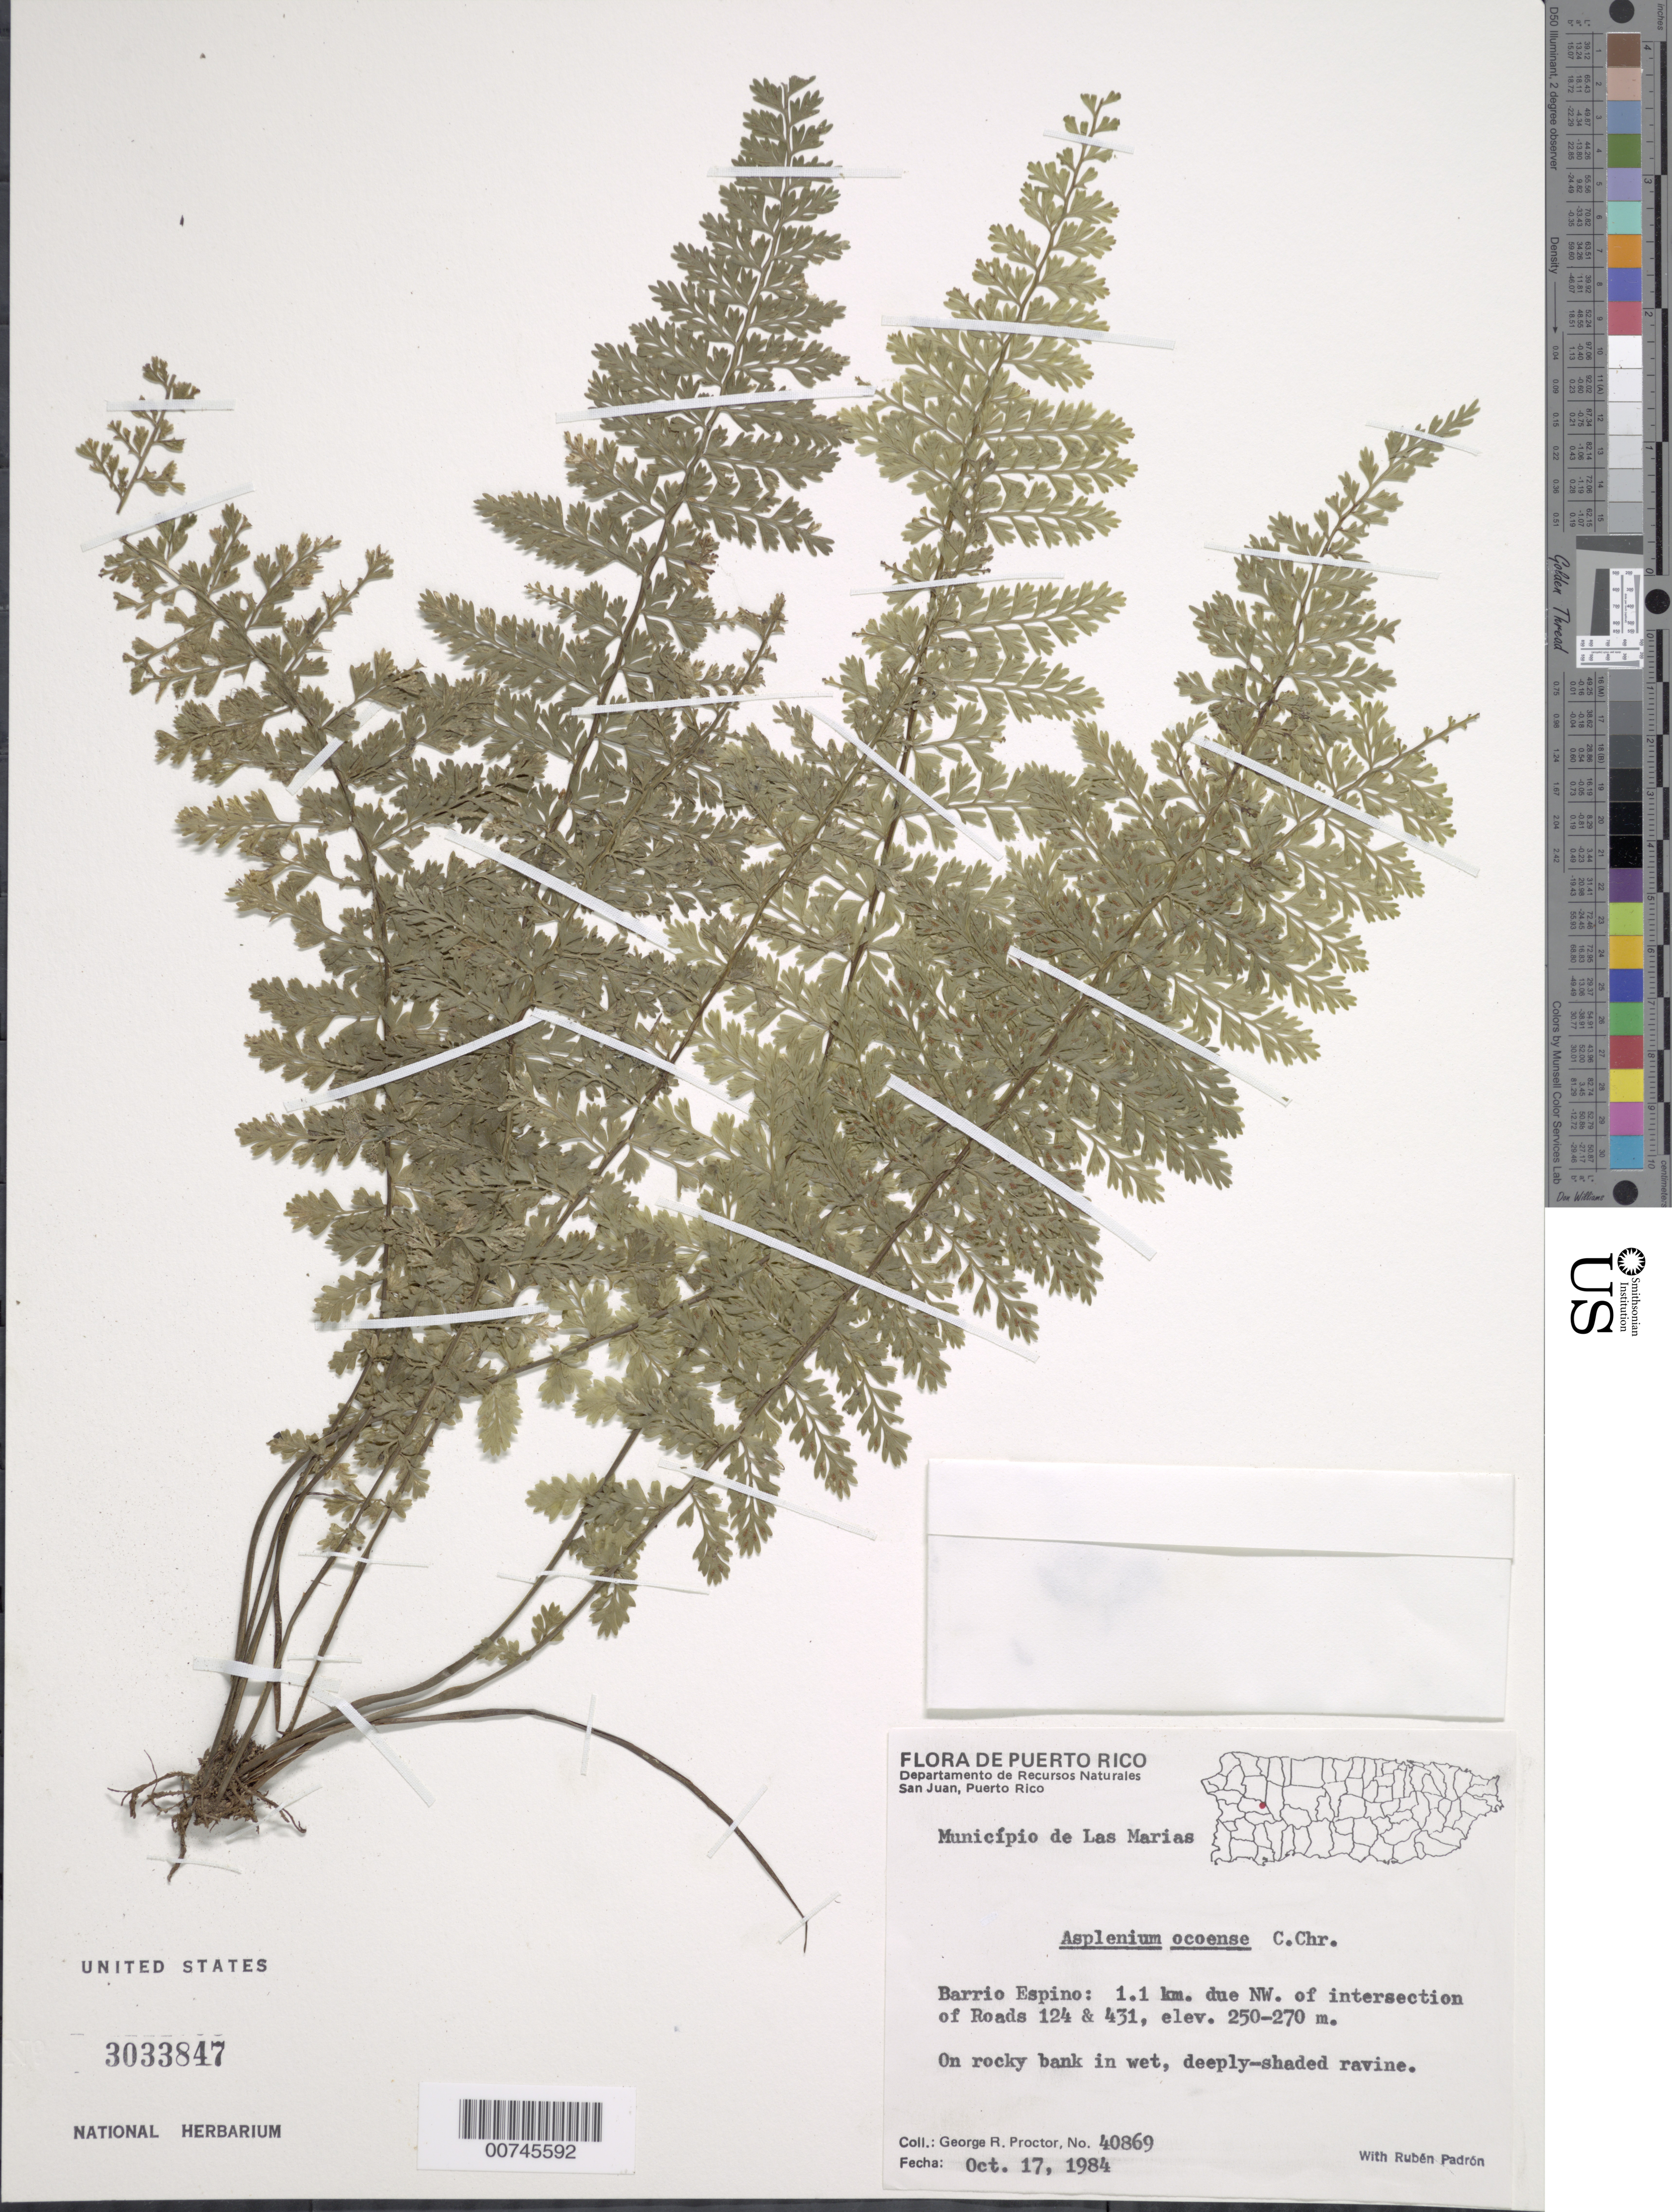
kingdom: Plantae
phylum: Tracheophyta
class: Polypodiopsida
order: Polypodiales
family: Aspleniaceae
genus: Asplenium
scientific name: Asplenium ocoense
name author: C. Chr.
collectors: G. R. Proctor & R. Padrón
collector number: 40869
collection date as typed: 17 Oct 1984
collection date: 1984-10-17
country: Puerto Rico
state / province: Las Marías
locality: Barrio Espino: 1.1 km due NW of intersection of Roads 124 & 431, Municipio Las Marías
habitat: On rocky bank in wet, deeply-shaded ravine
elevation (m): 250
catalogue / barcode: US 3033847